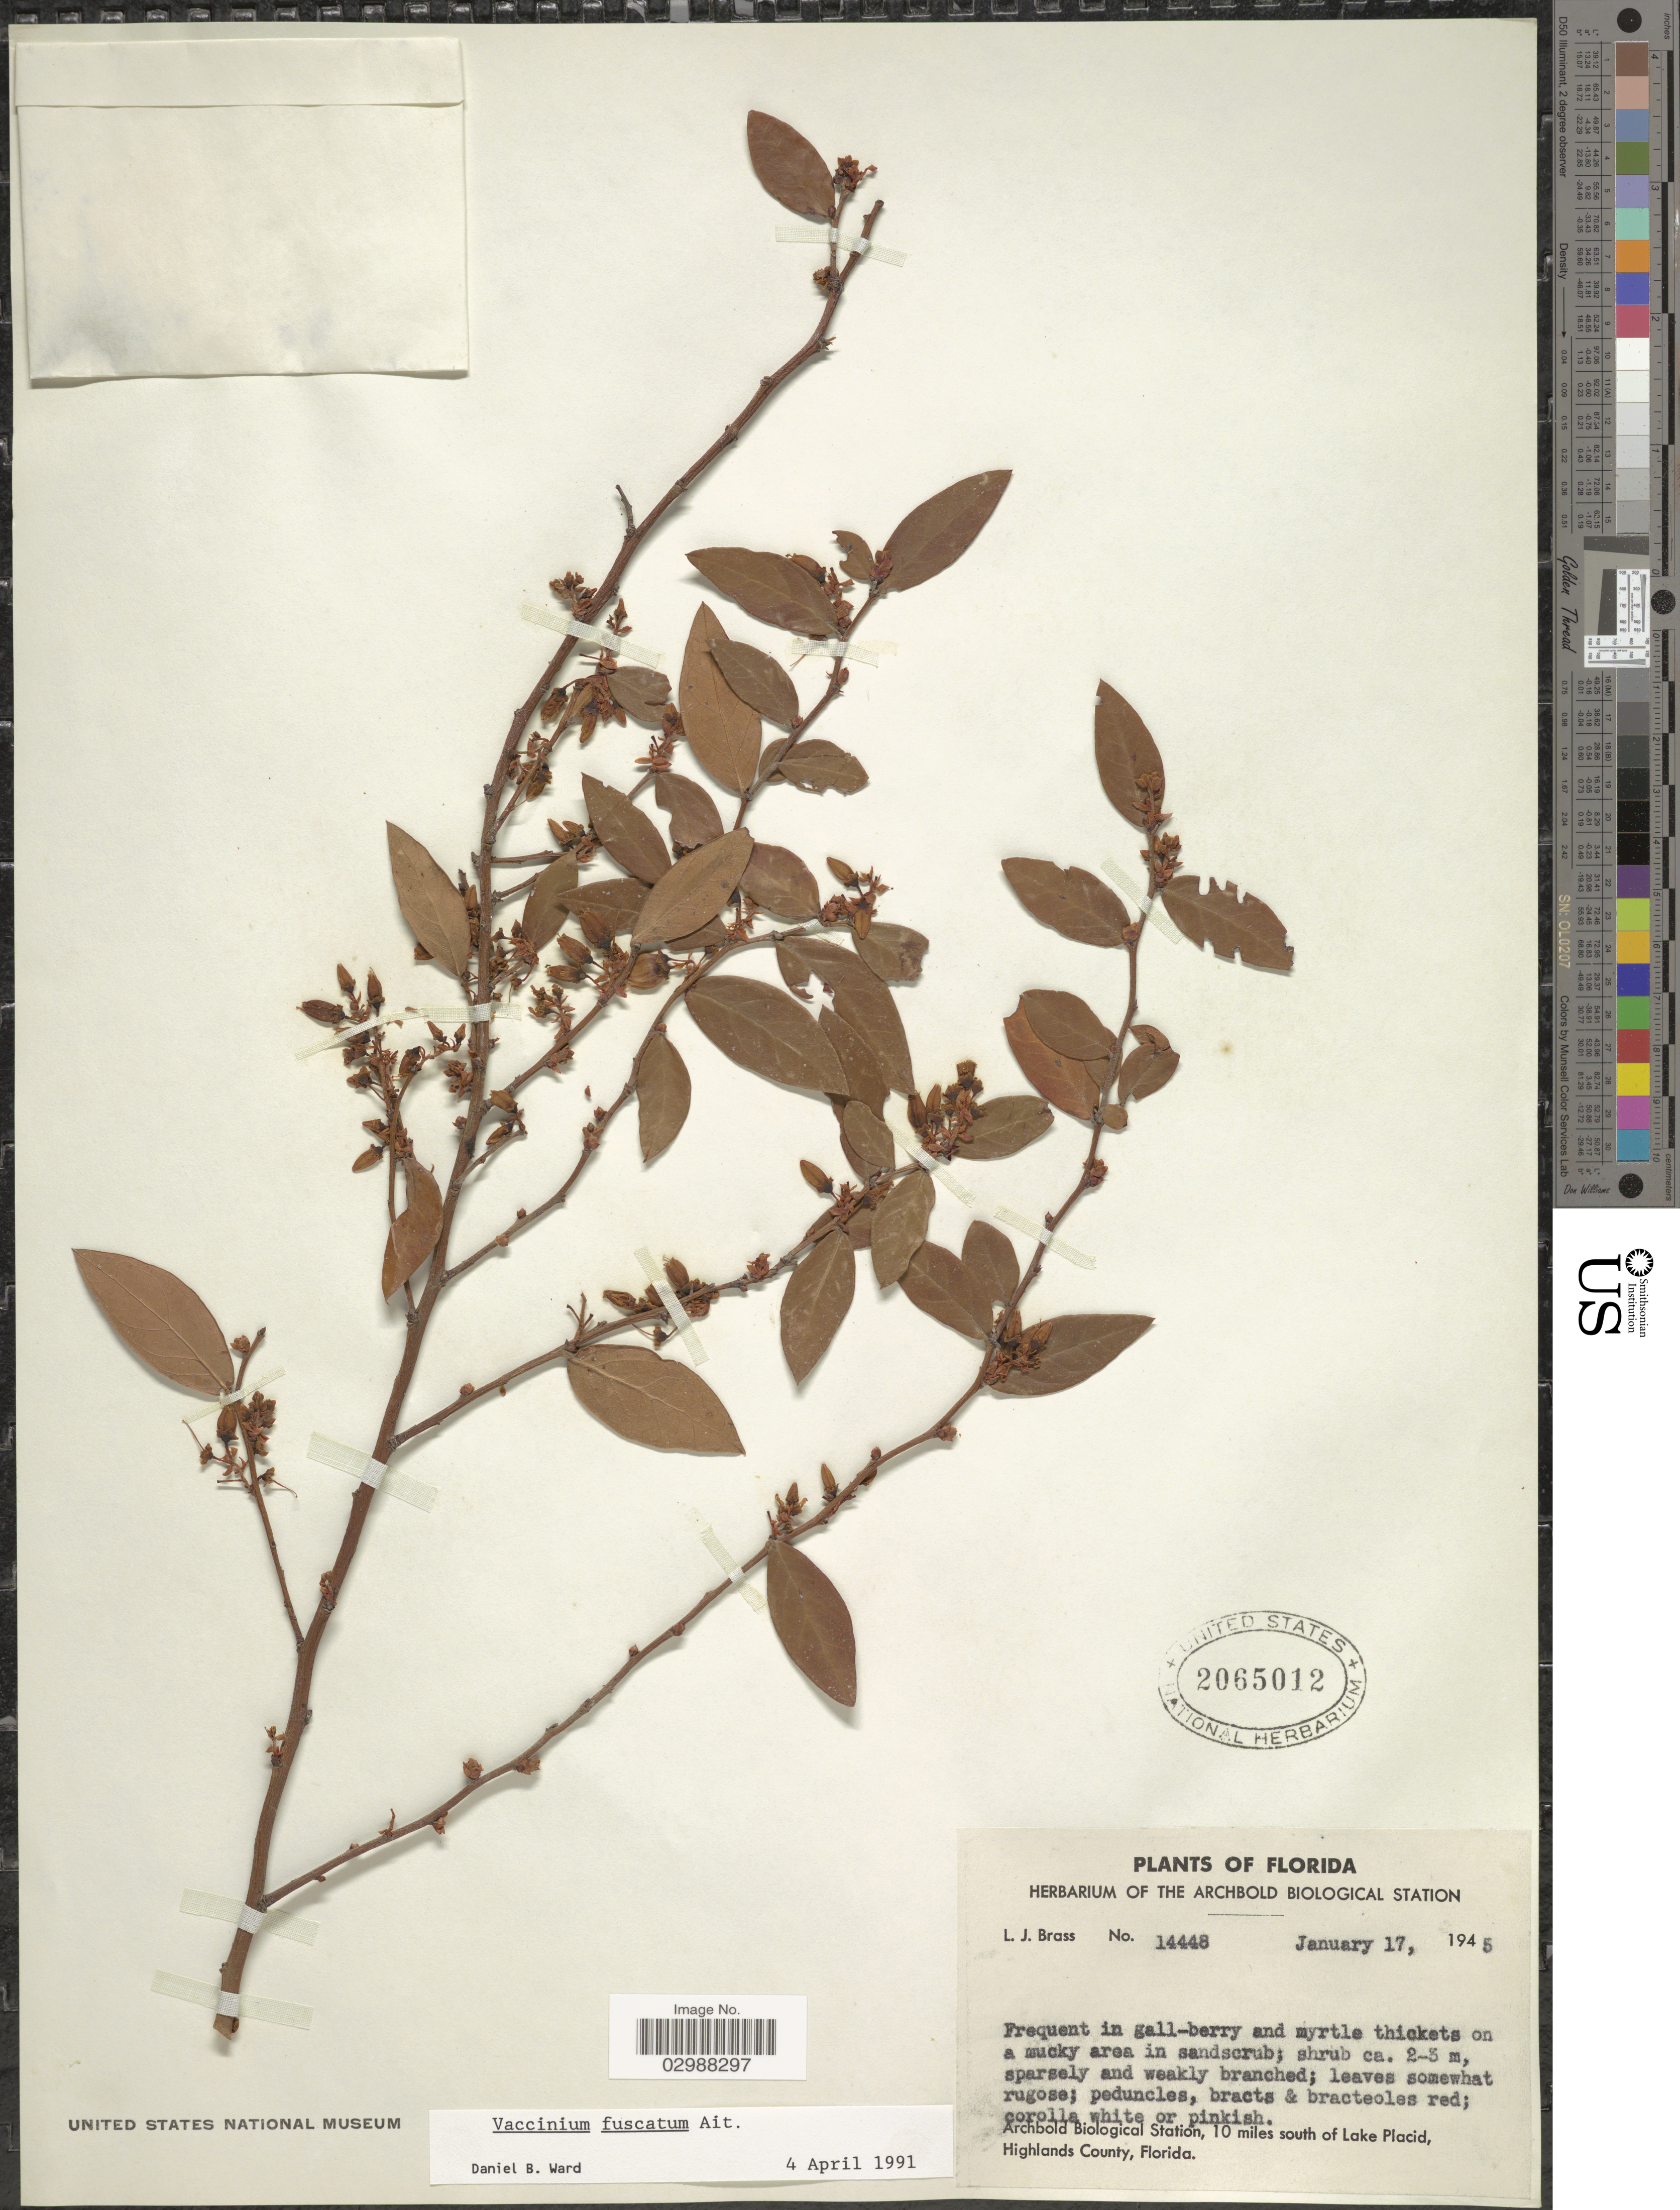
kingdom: Plantae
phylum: Tracheophyta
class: Magnoliopsida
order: Ericales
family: Ericaceae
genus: Vaccinium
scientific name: Vaccinium fuscatum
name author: Aiton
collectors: L. J. Brass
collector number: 14448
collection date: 1945-01-17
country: United States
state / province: Florida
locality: Archbold Biological Station, 10 miles south of Lake Placid, Highlands County.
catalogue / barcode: US 2065012